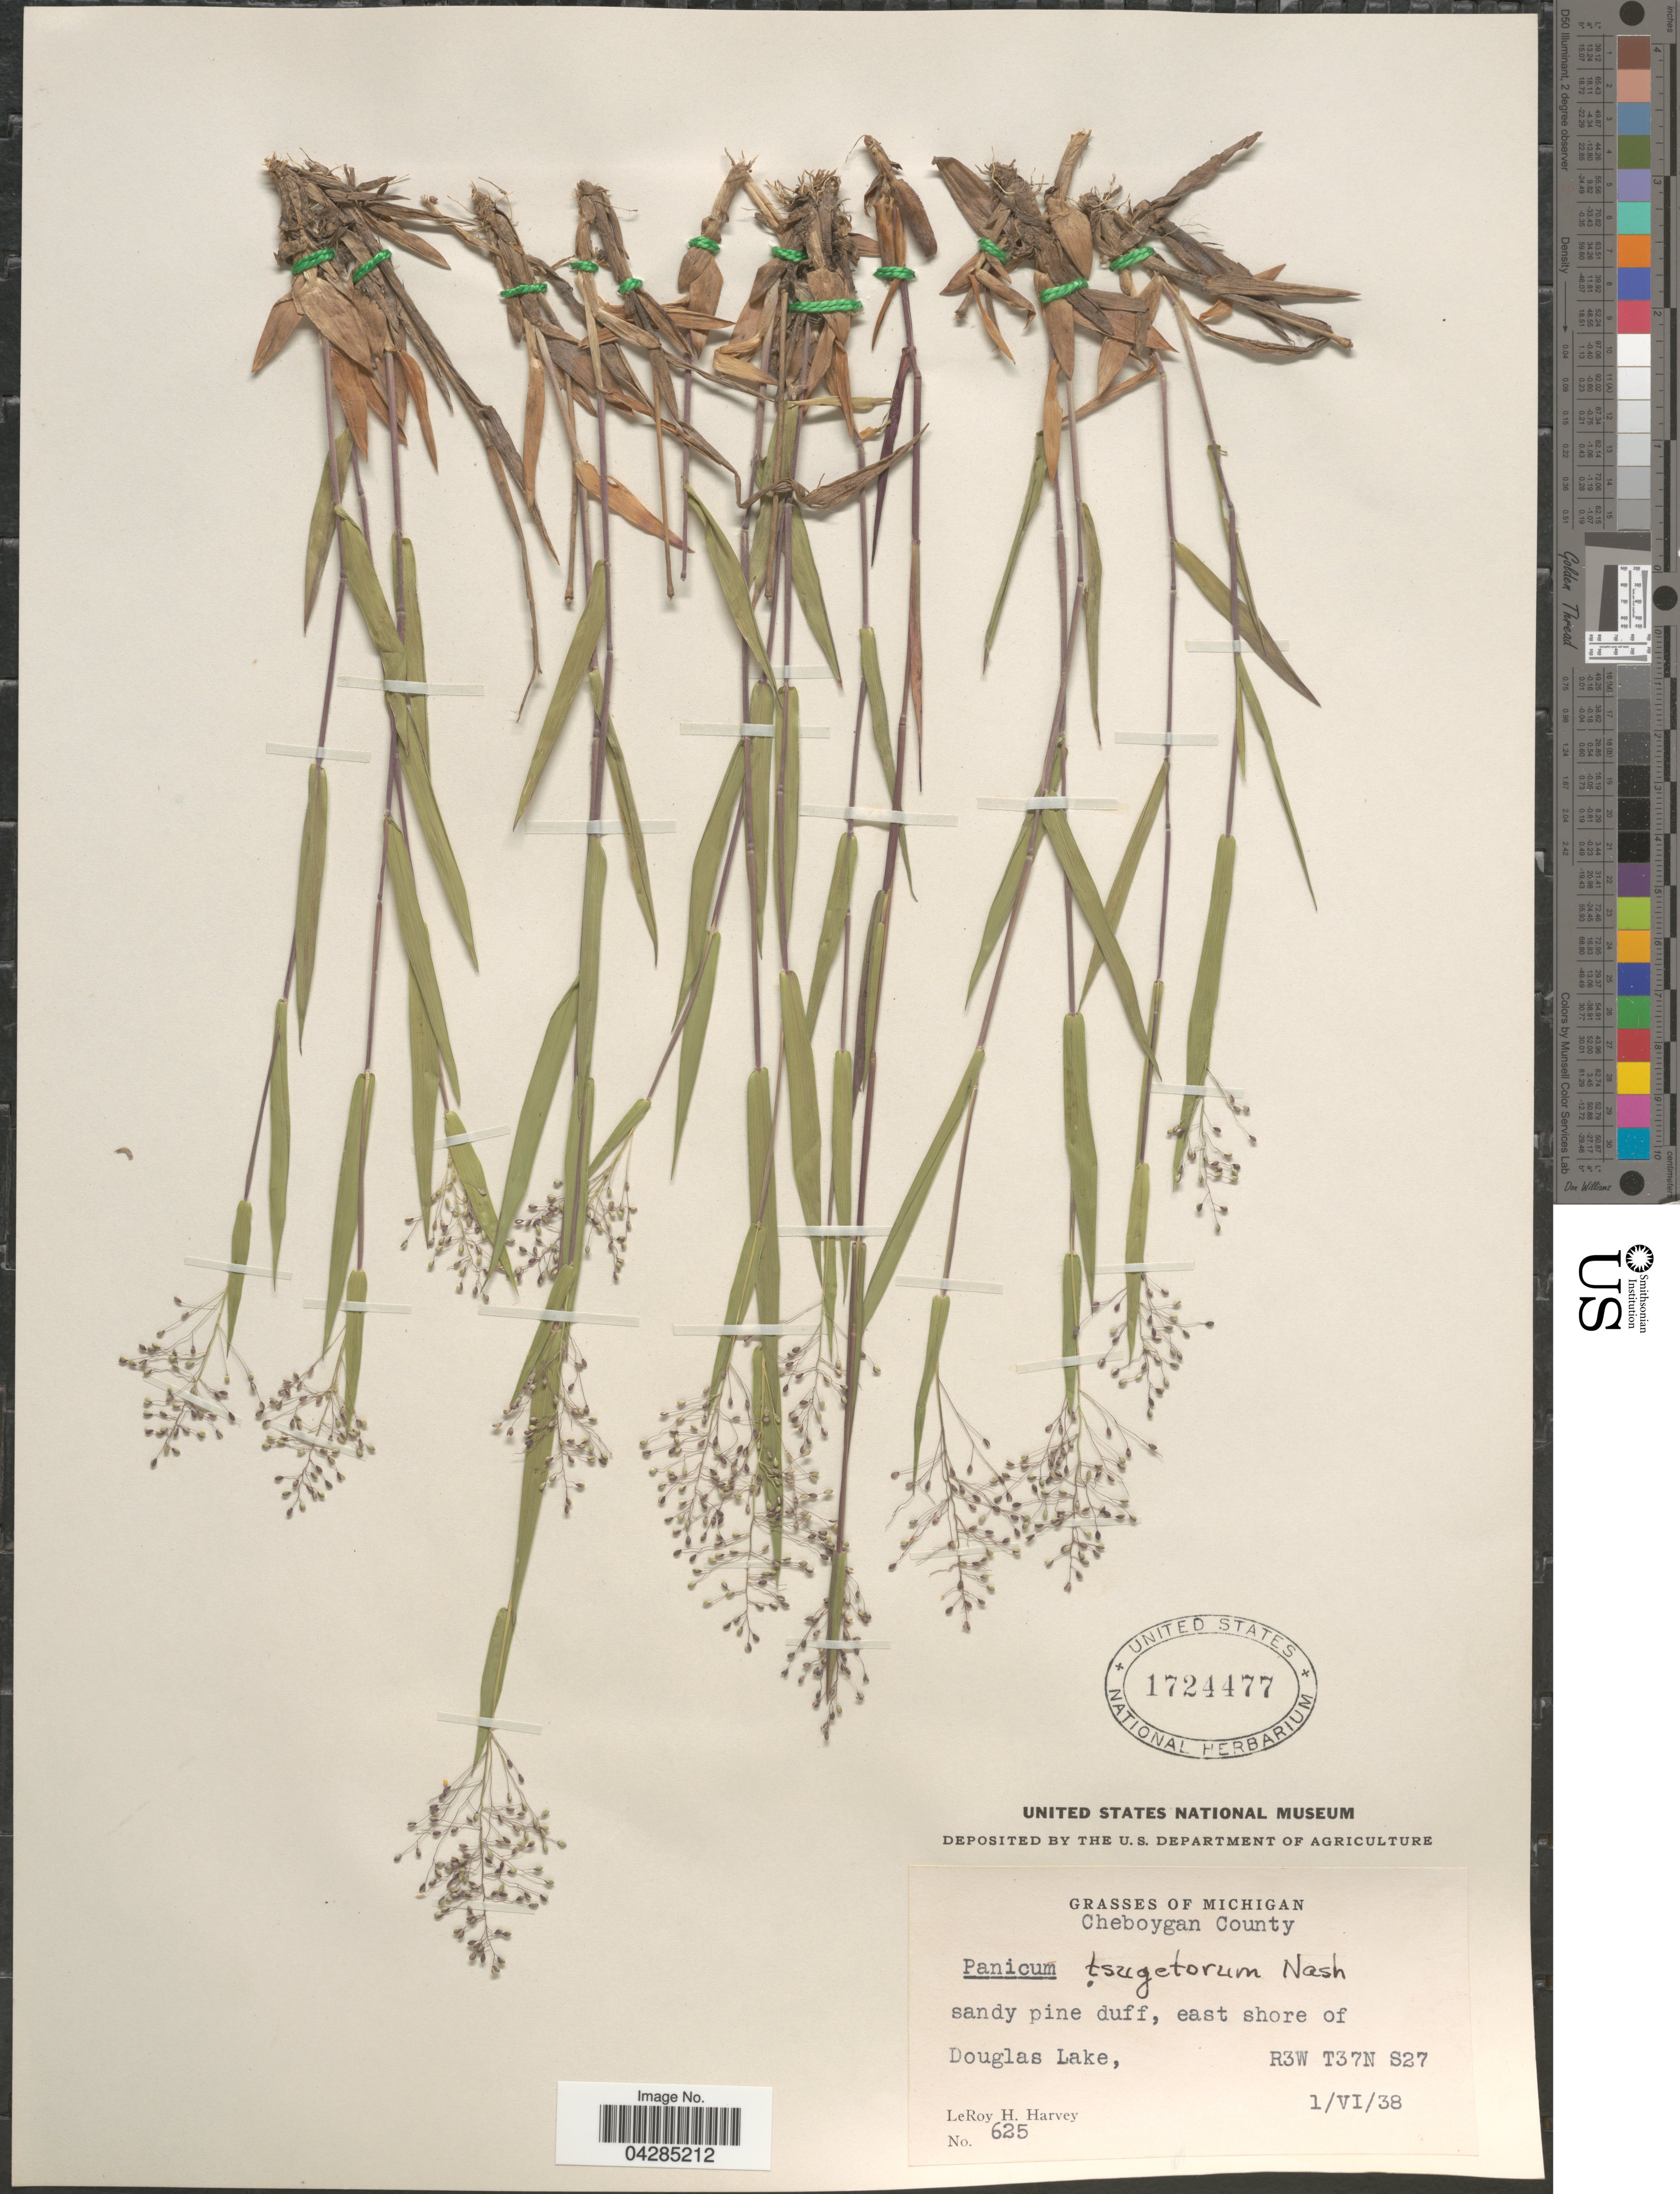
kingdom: Plantae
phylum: Tracheophyta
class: Liliopsida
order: Poales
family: Poaceae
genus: Dichanthelium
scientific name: Dichanthelium portoricense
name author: (Desv. ex Ham.) B.F. Hansen & Wunderlin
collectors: L. H. Harvey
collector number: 625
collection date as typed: Transcribed d/m/y: 1/6/38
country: United States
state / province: Michigan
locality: Cheboygan County. Sandy pine duff, east shore of Douglas Lake, R3W T37N S27.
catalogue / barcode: US 1724477